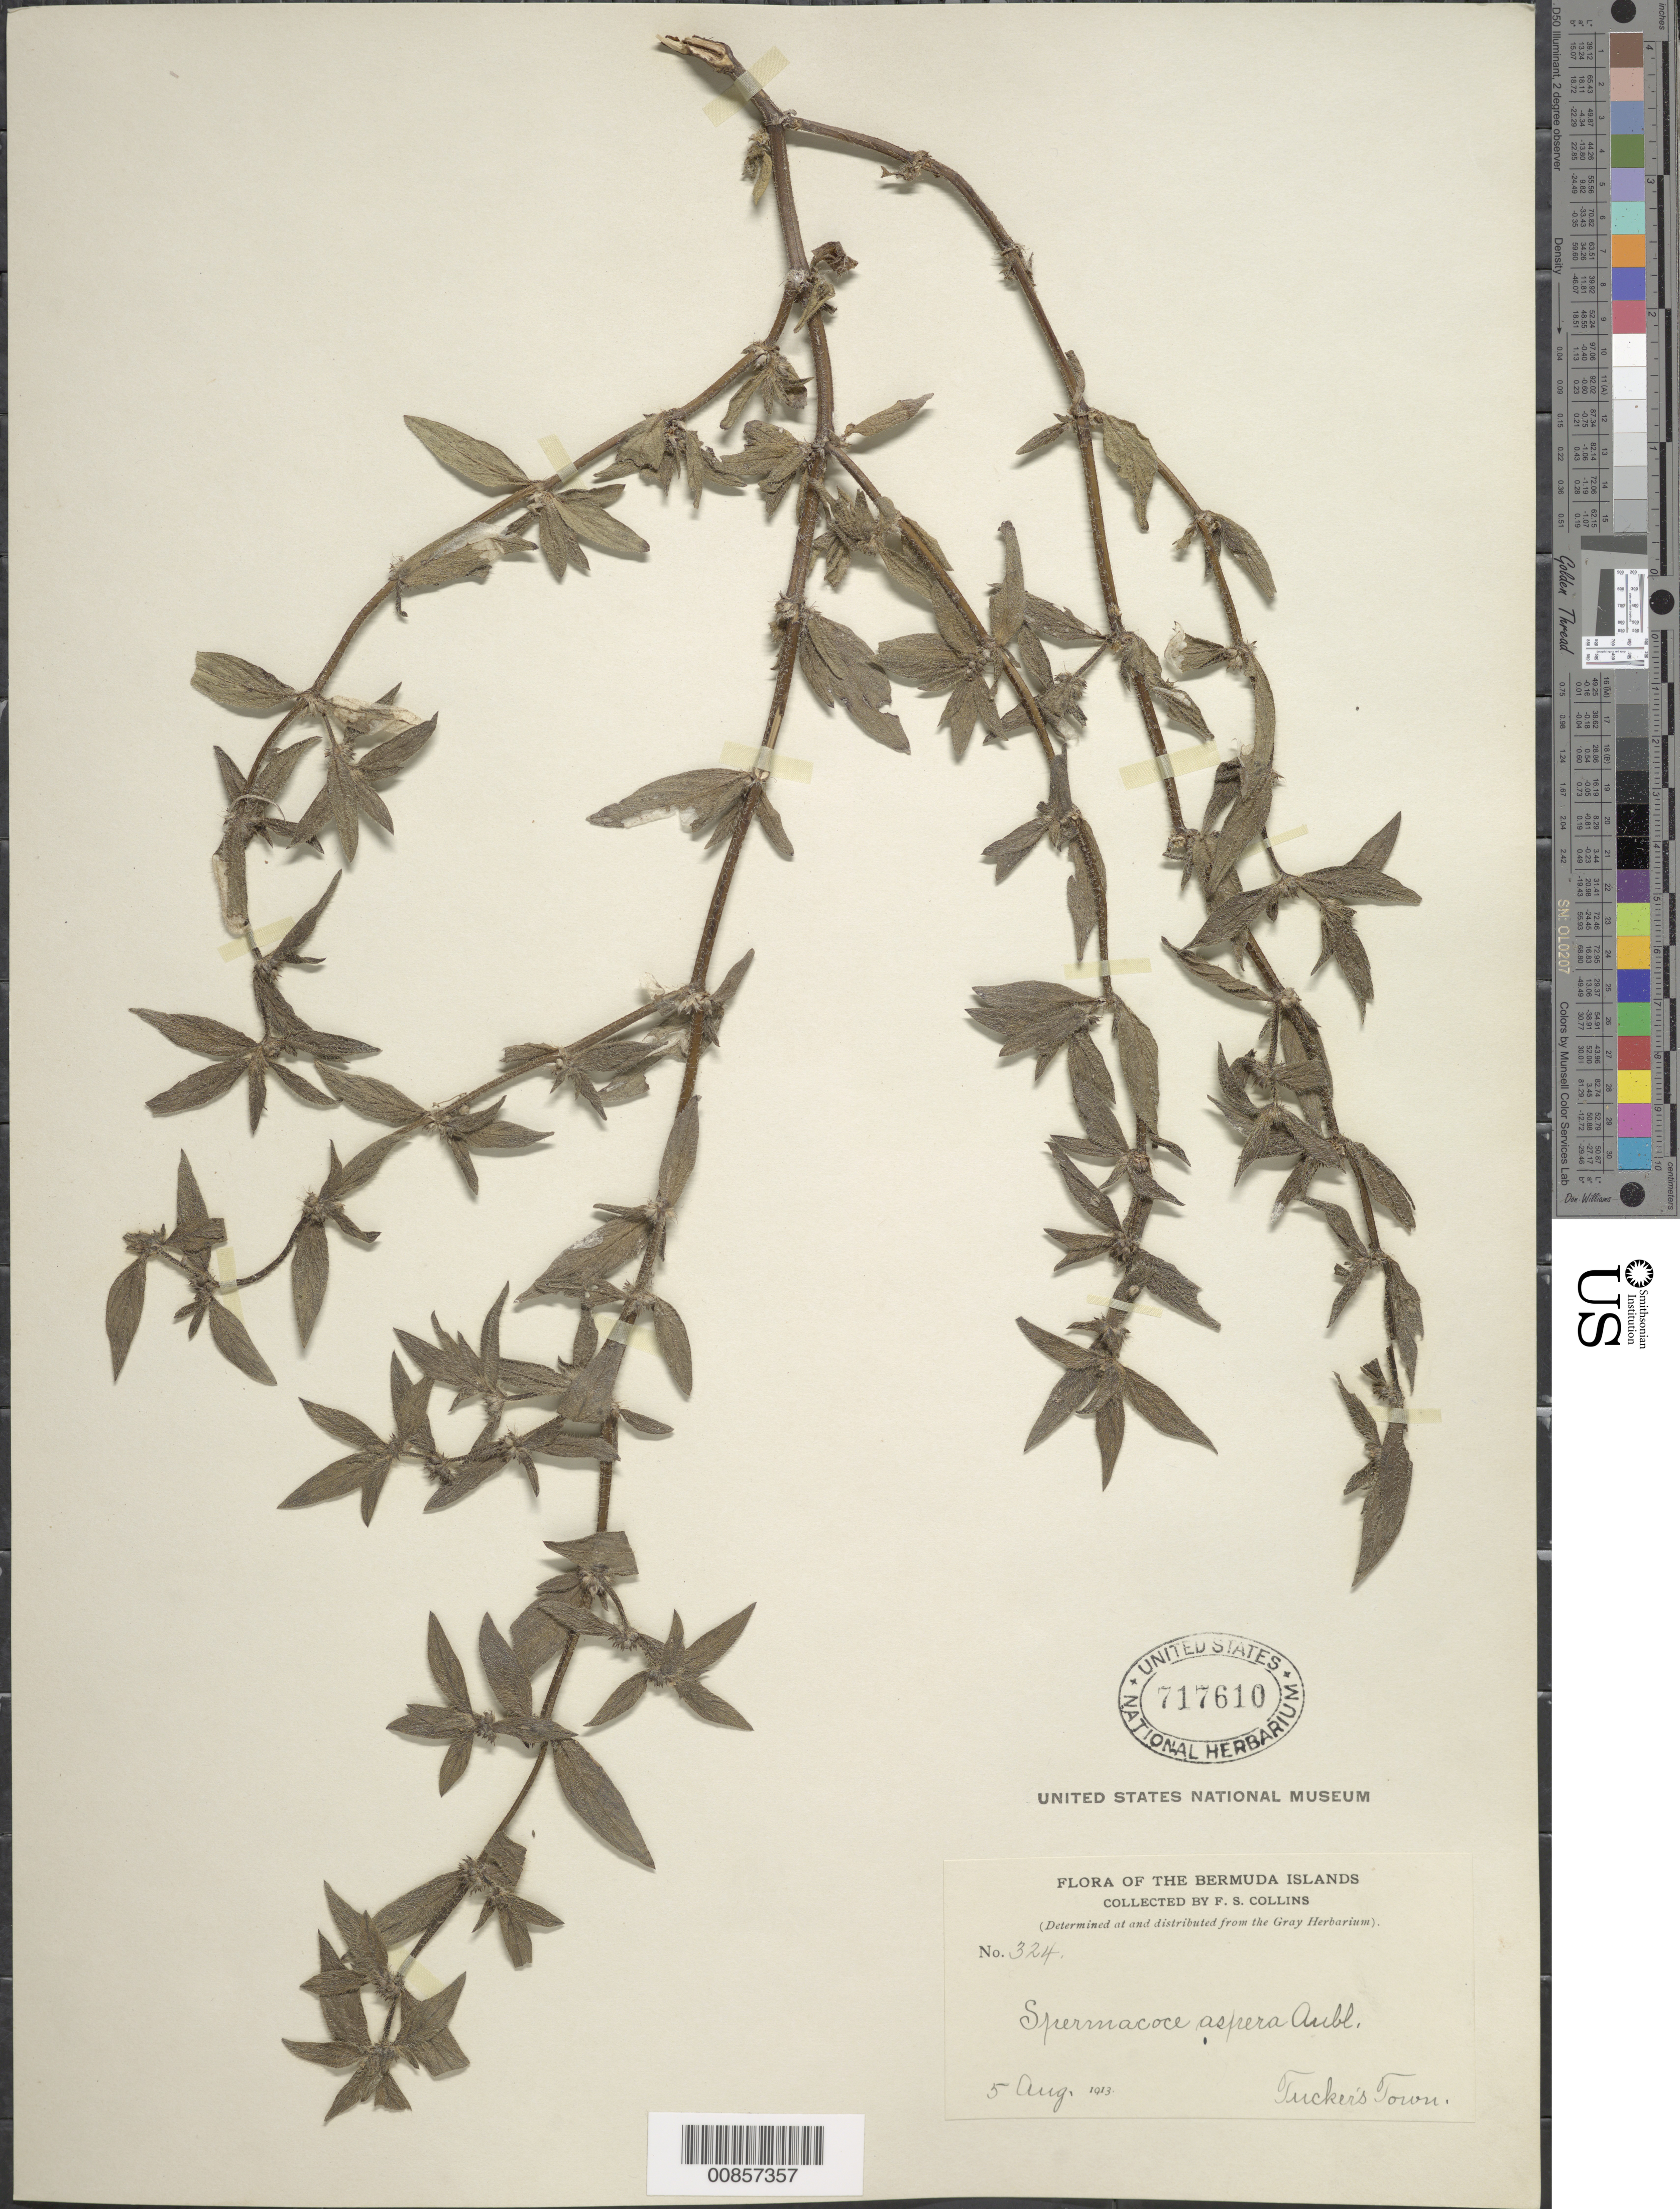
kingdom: Plantae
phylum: Tracheophyta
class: Magnoliopsida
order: Gentianales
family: Rubiaceae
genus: Spermacoce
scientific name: Spermacoce latifolia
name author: Aubl.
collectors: F. Collins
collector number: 324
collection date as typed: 05 Aug 1913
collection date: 1913-08-05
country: Bermuda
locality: Tucker's Town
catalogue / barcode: US 717610